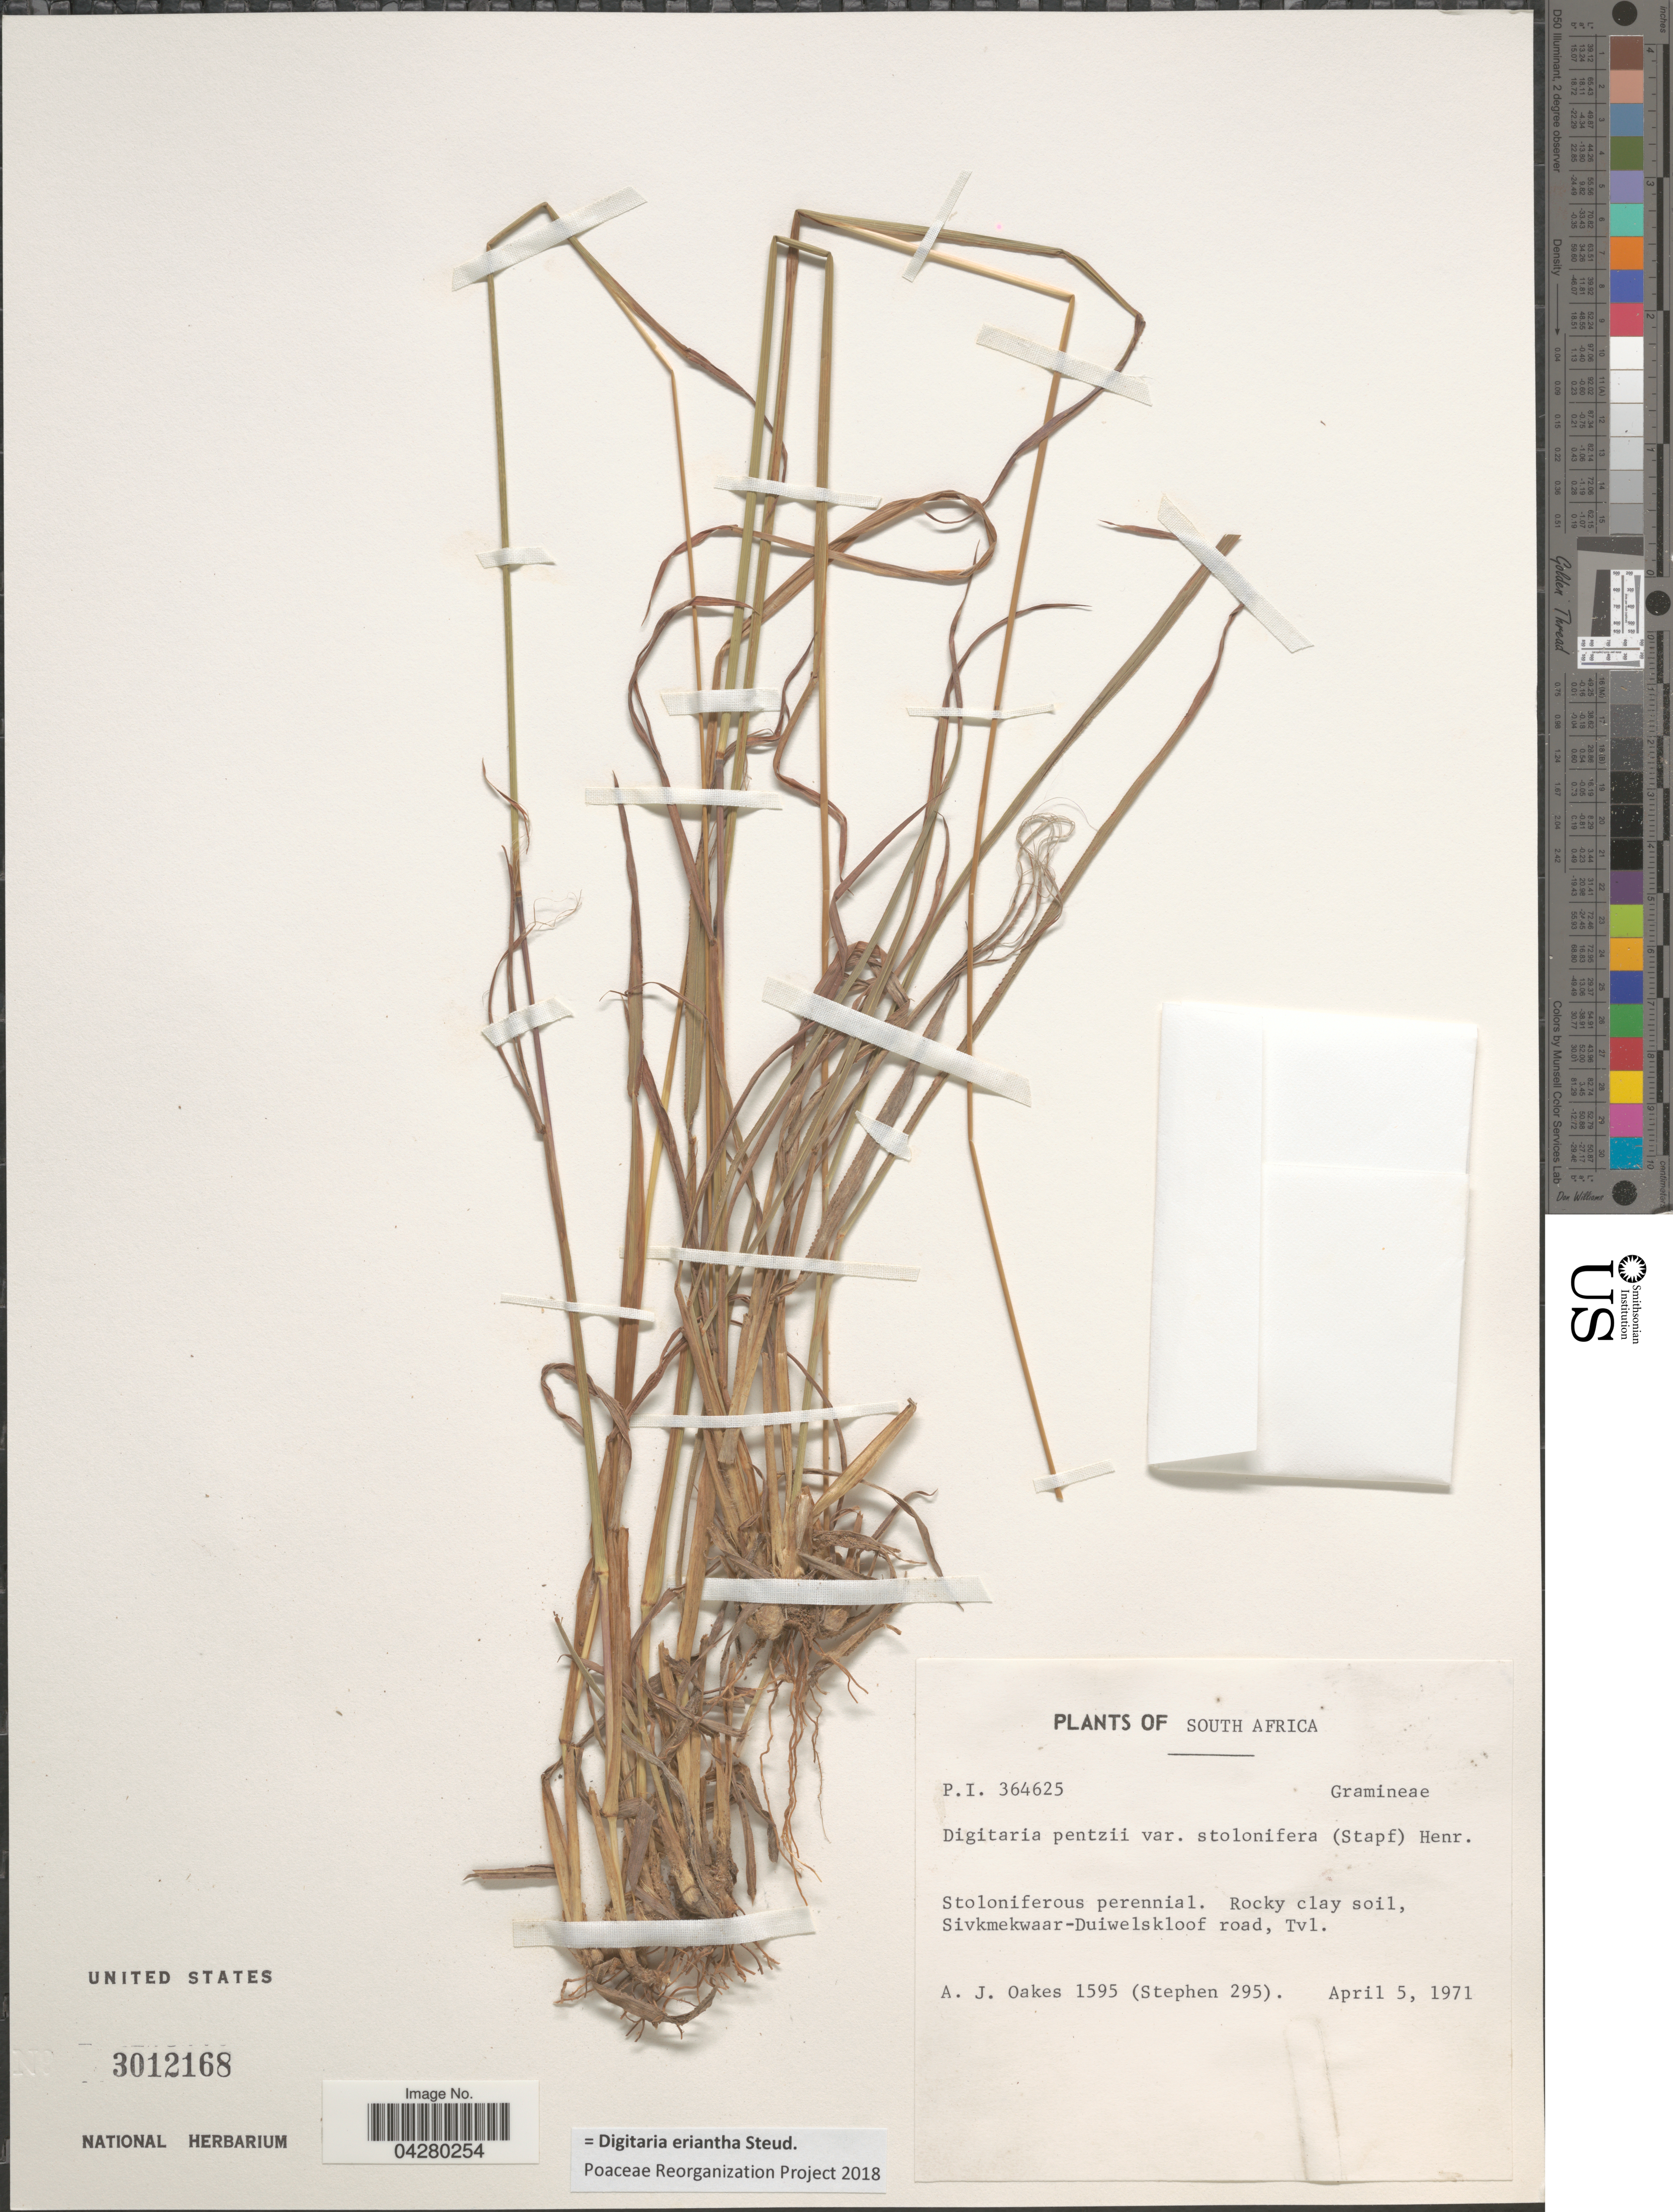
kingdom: Plantae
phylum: Tracheophyta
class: Liliopsida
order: Poales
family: Poaceae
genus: Digitaria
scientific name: Digitaria eriantha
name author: Steud.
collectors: A. Oakes & Stephen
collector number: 1595/295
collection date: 1971-04-05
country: South Africa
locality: Rocky clay soil, Sivkmekwaar-Duiwelskloof road, Tvl.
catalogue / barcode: US 3012168